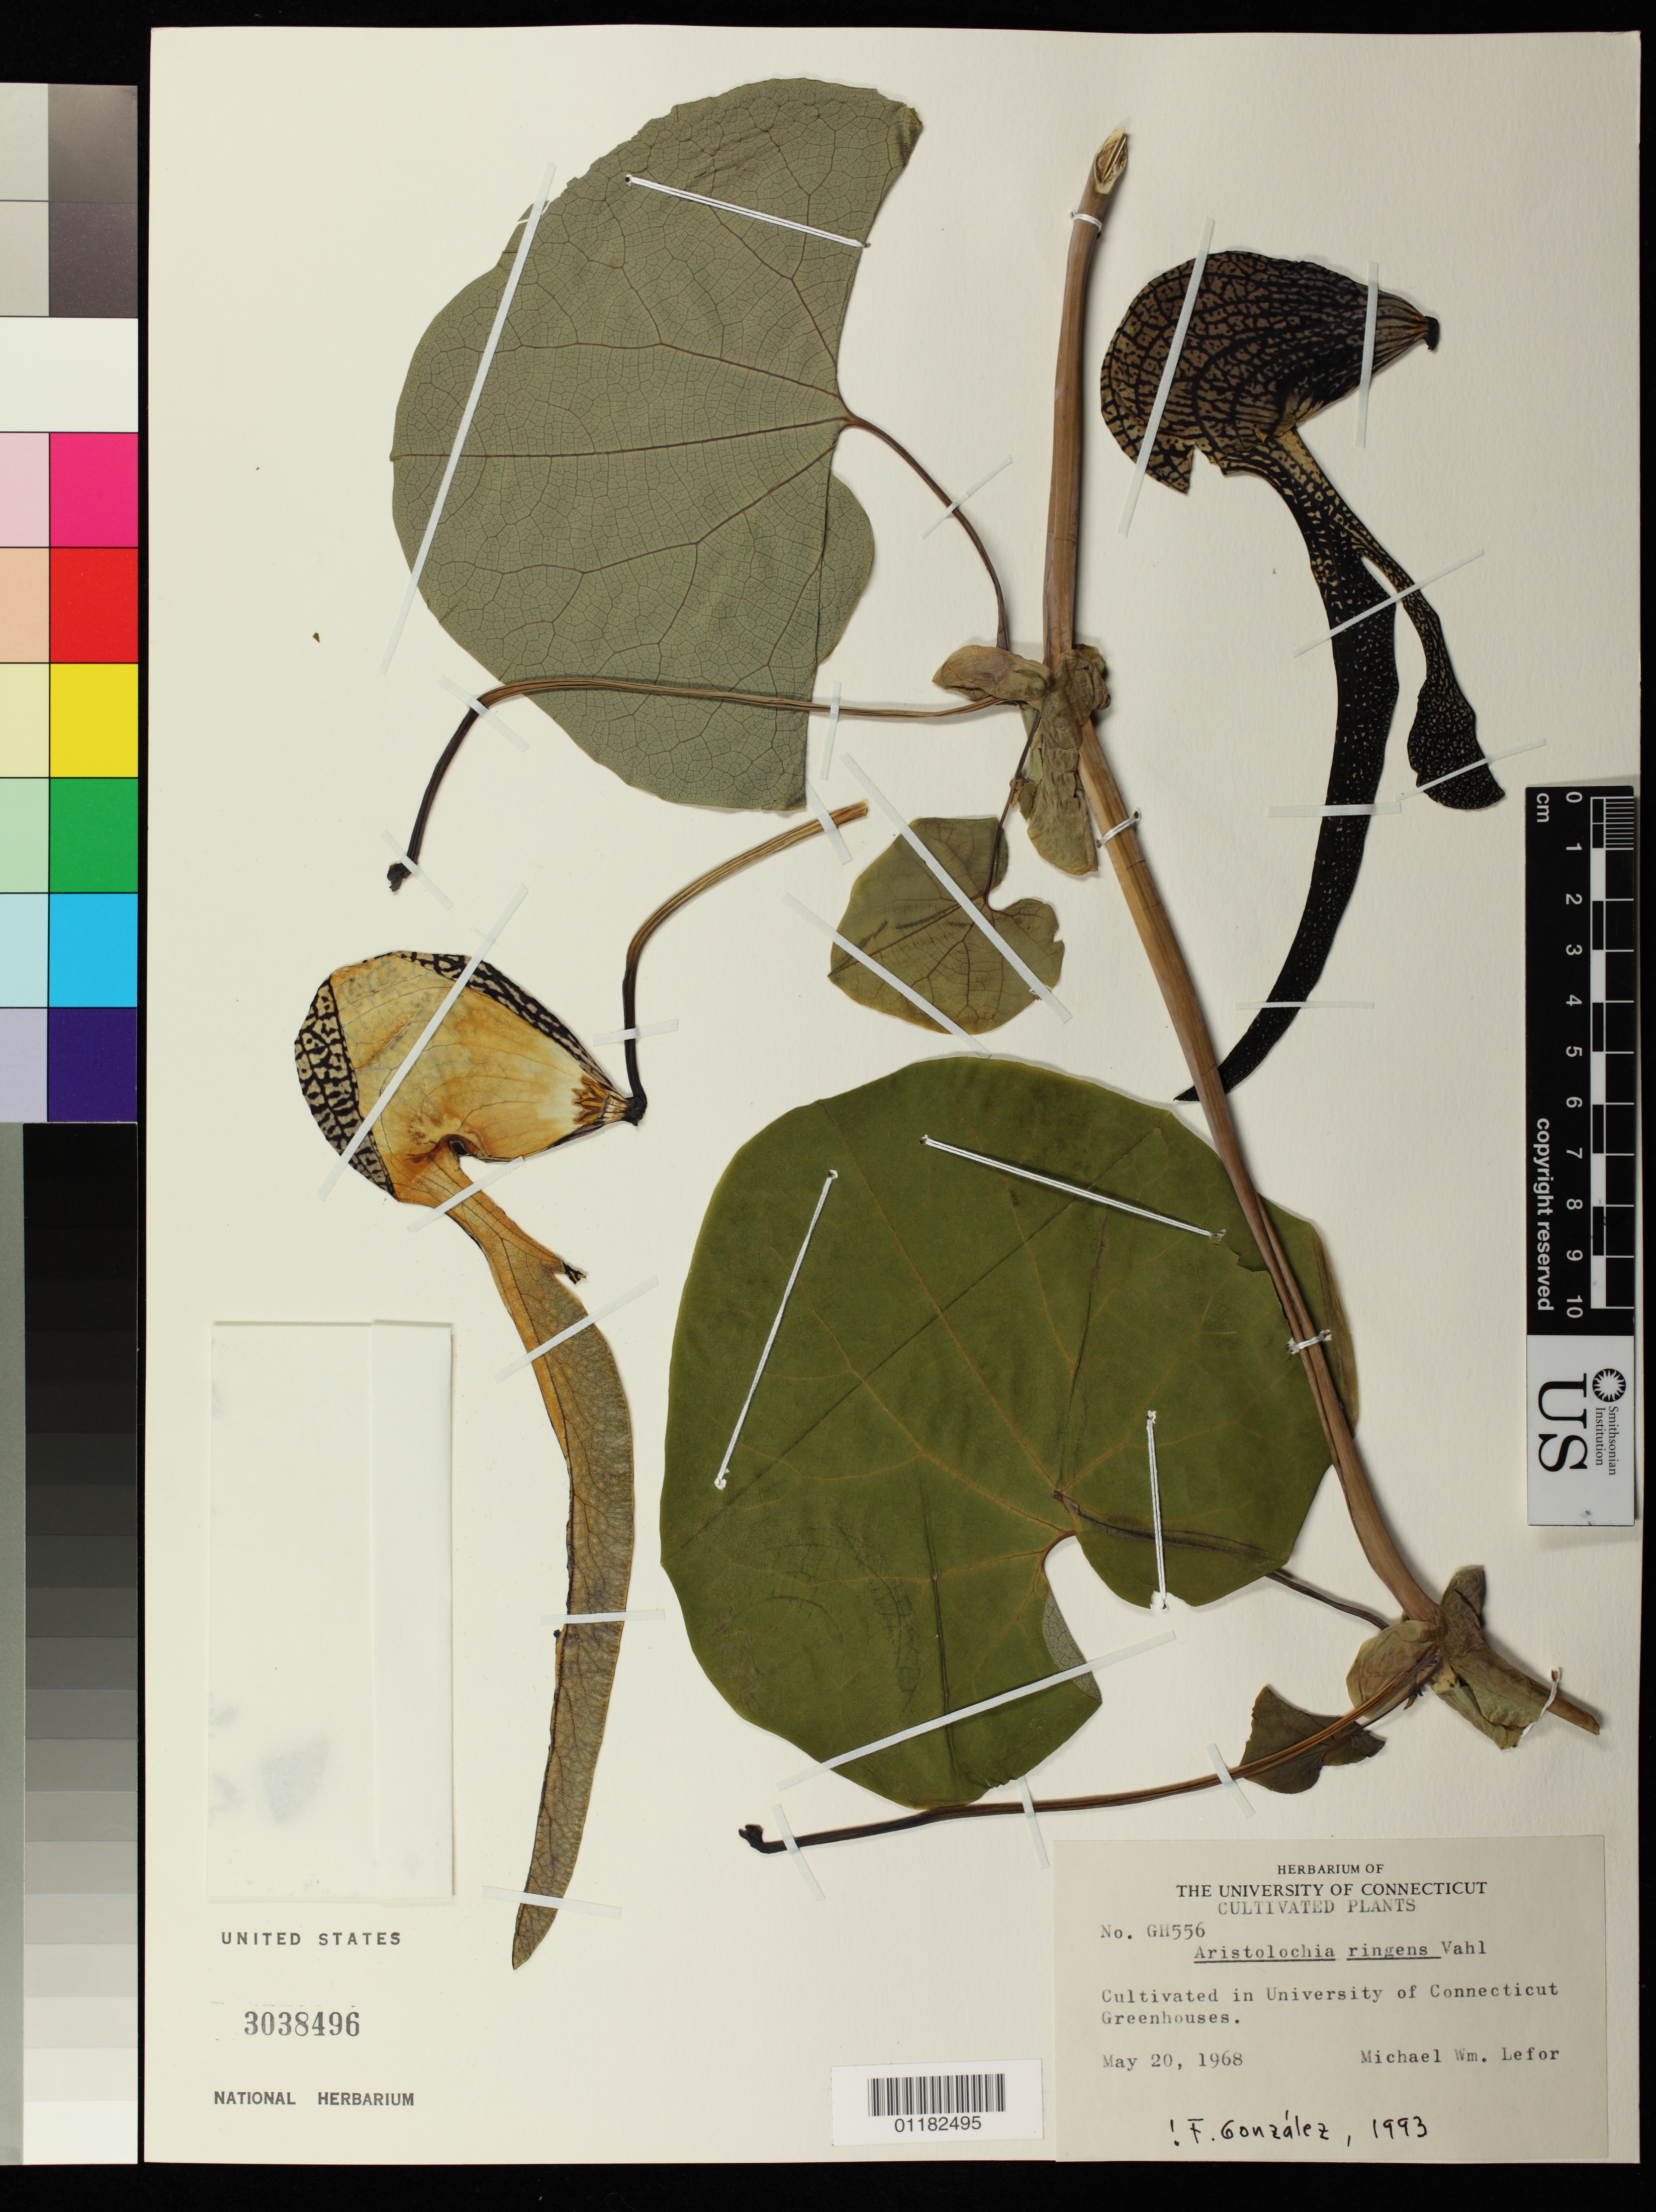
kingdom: Plantae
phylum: Tracheophyta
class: Magnoliopsida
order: Piperales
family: Aristolochiaceae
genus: Aristolochia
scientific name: Aristolochia ringens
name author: Vahl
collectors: M. W. Lefor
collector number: GH556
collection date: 1968-05-20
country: United States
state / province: Connecticut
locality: University of Connecticut Greenhouse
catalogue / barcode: US 3038496